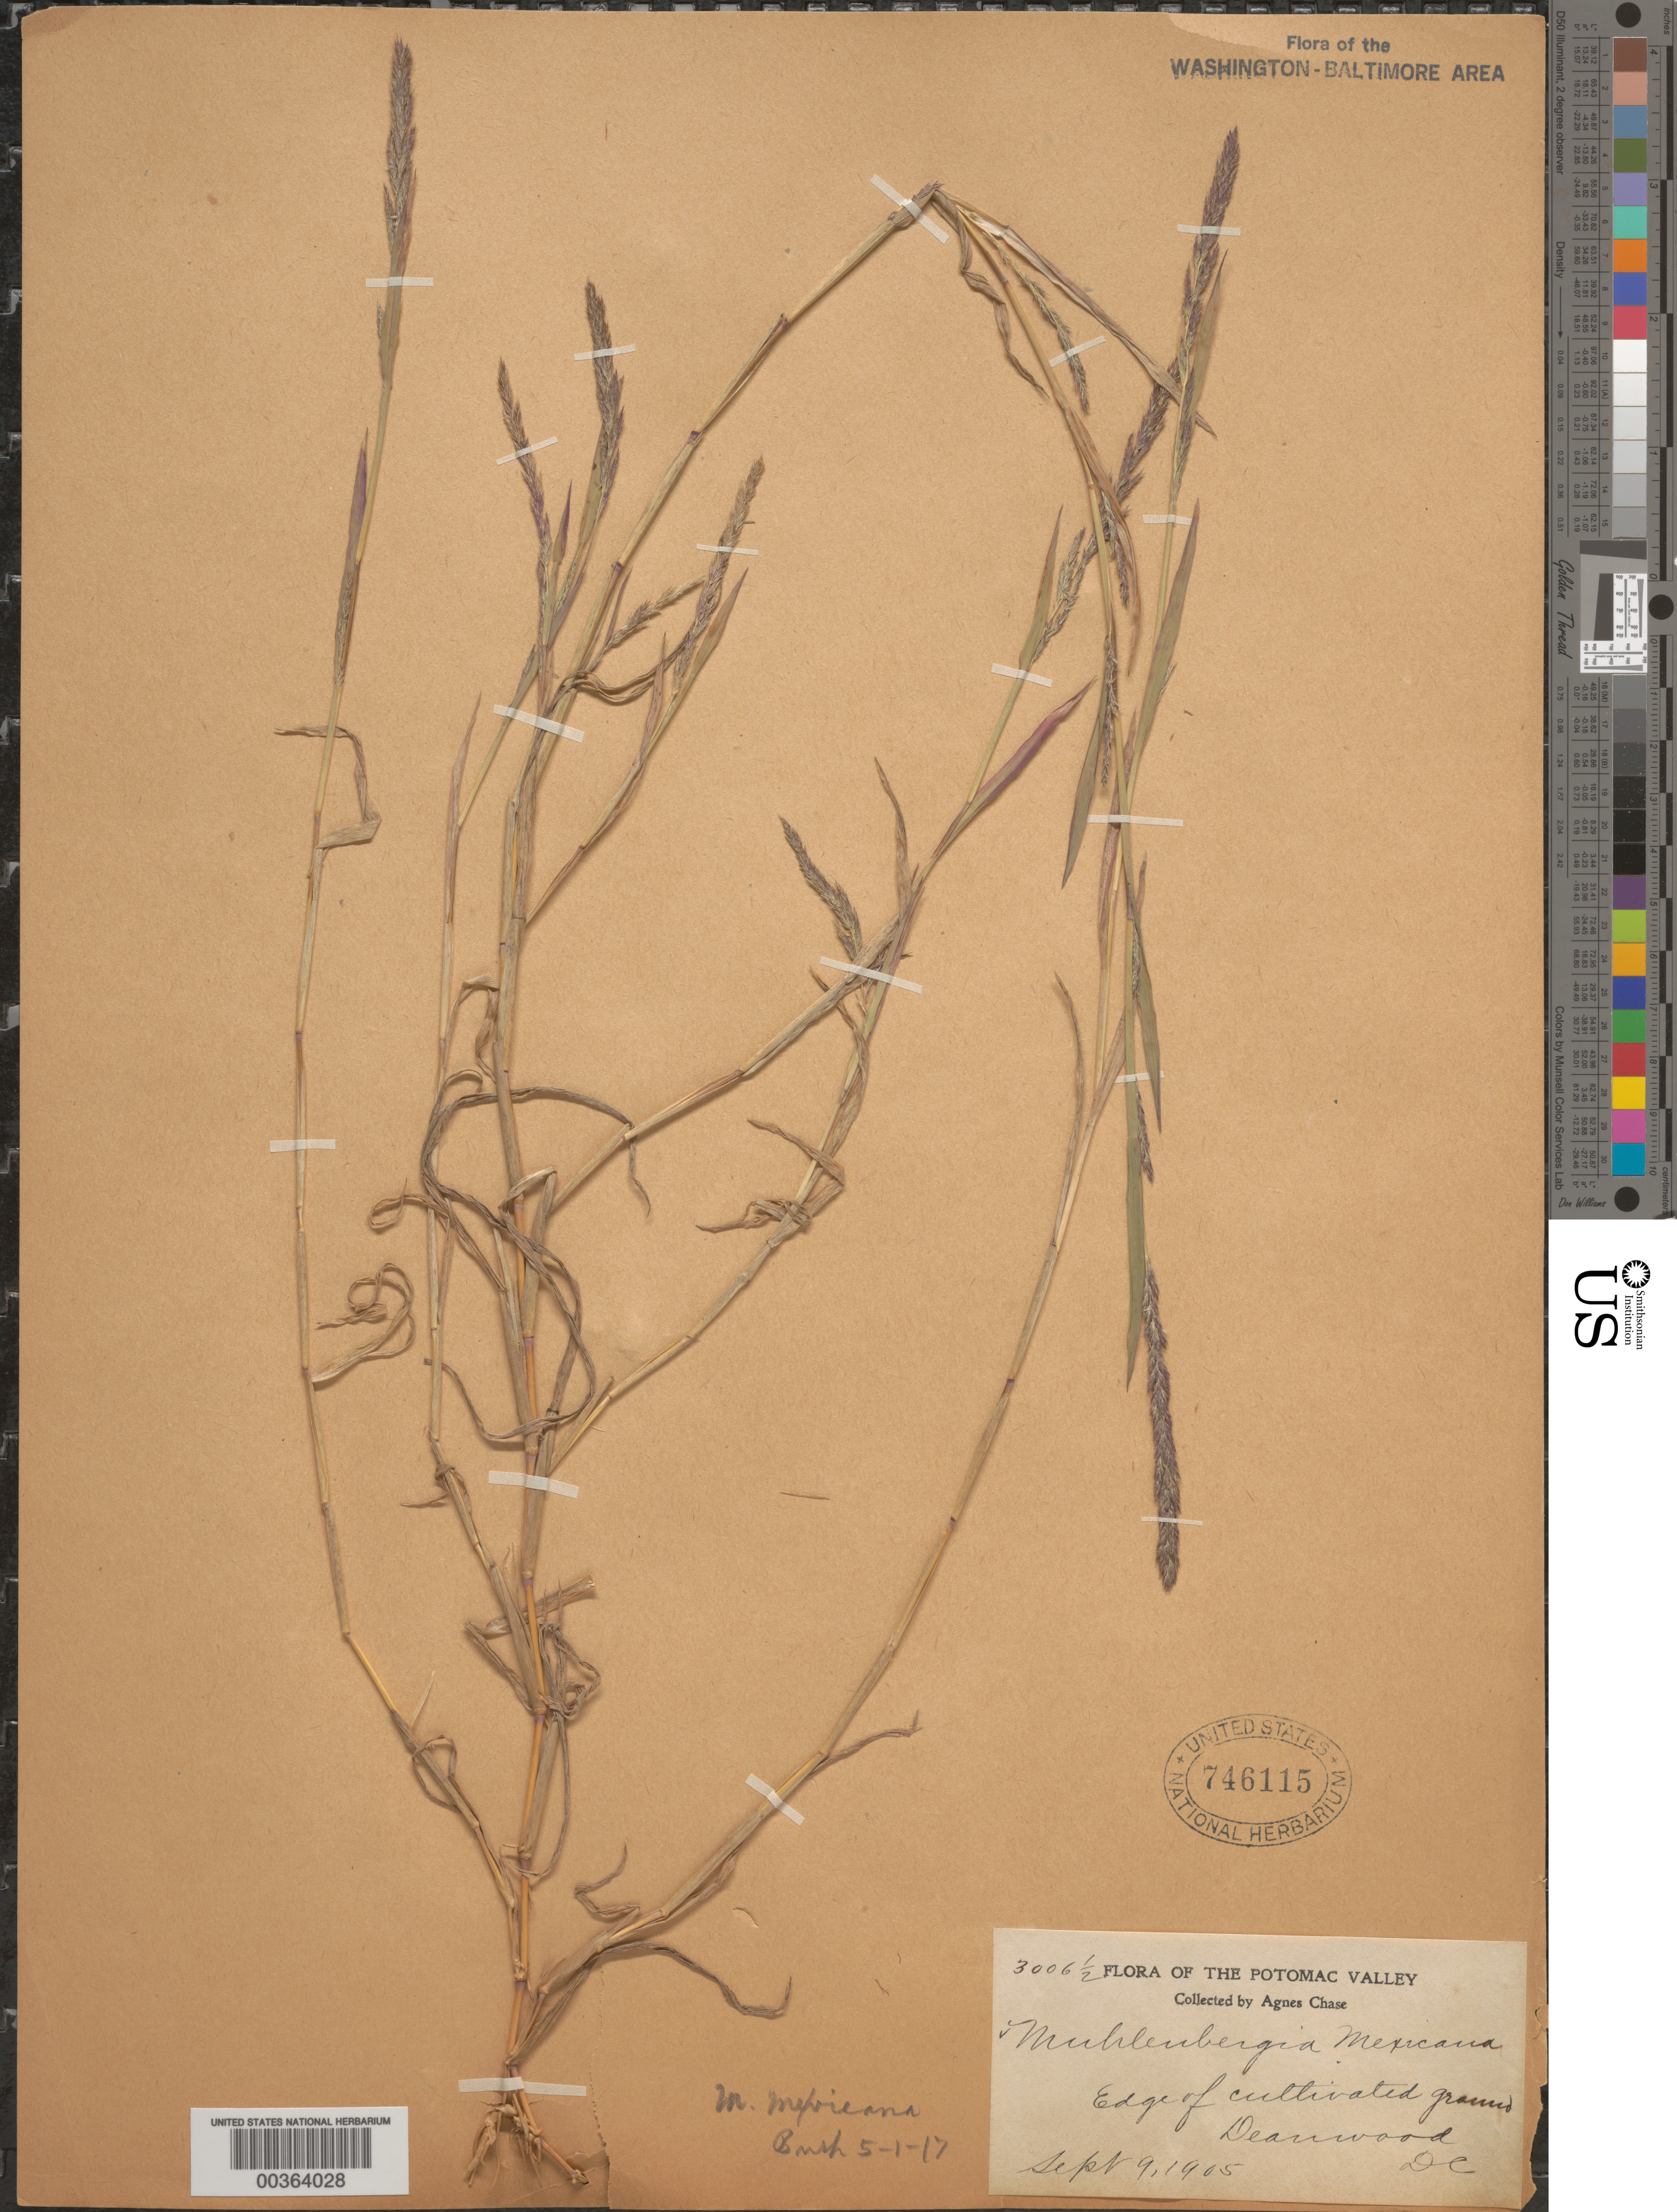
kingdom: Plantae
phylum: Tracheophyta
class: Liliopsida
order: Poales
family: Poaceae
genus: Muhlenbergia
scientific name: Muhlenbergia frondosa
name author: (Poir.) Fernald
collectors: A. Chase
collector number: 3006.5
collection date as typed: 09 Sep 1905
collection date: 1905-09-09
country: United States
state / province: District of Columbia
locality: Deanwood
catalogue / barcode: US 746115